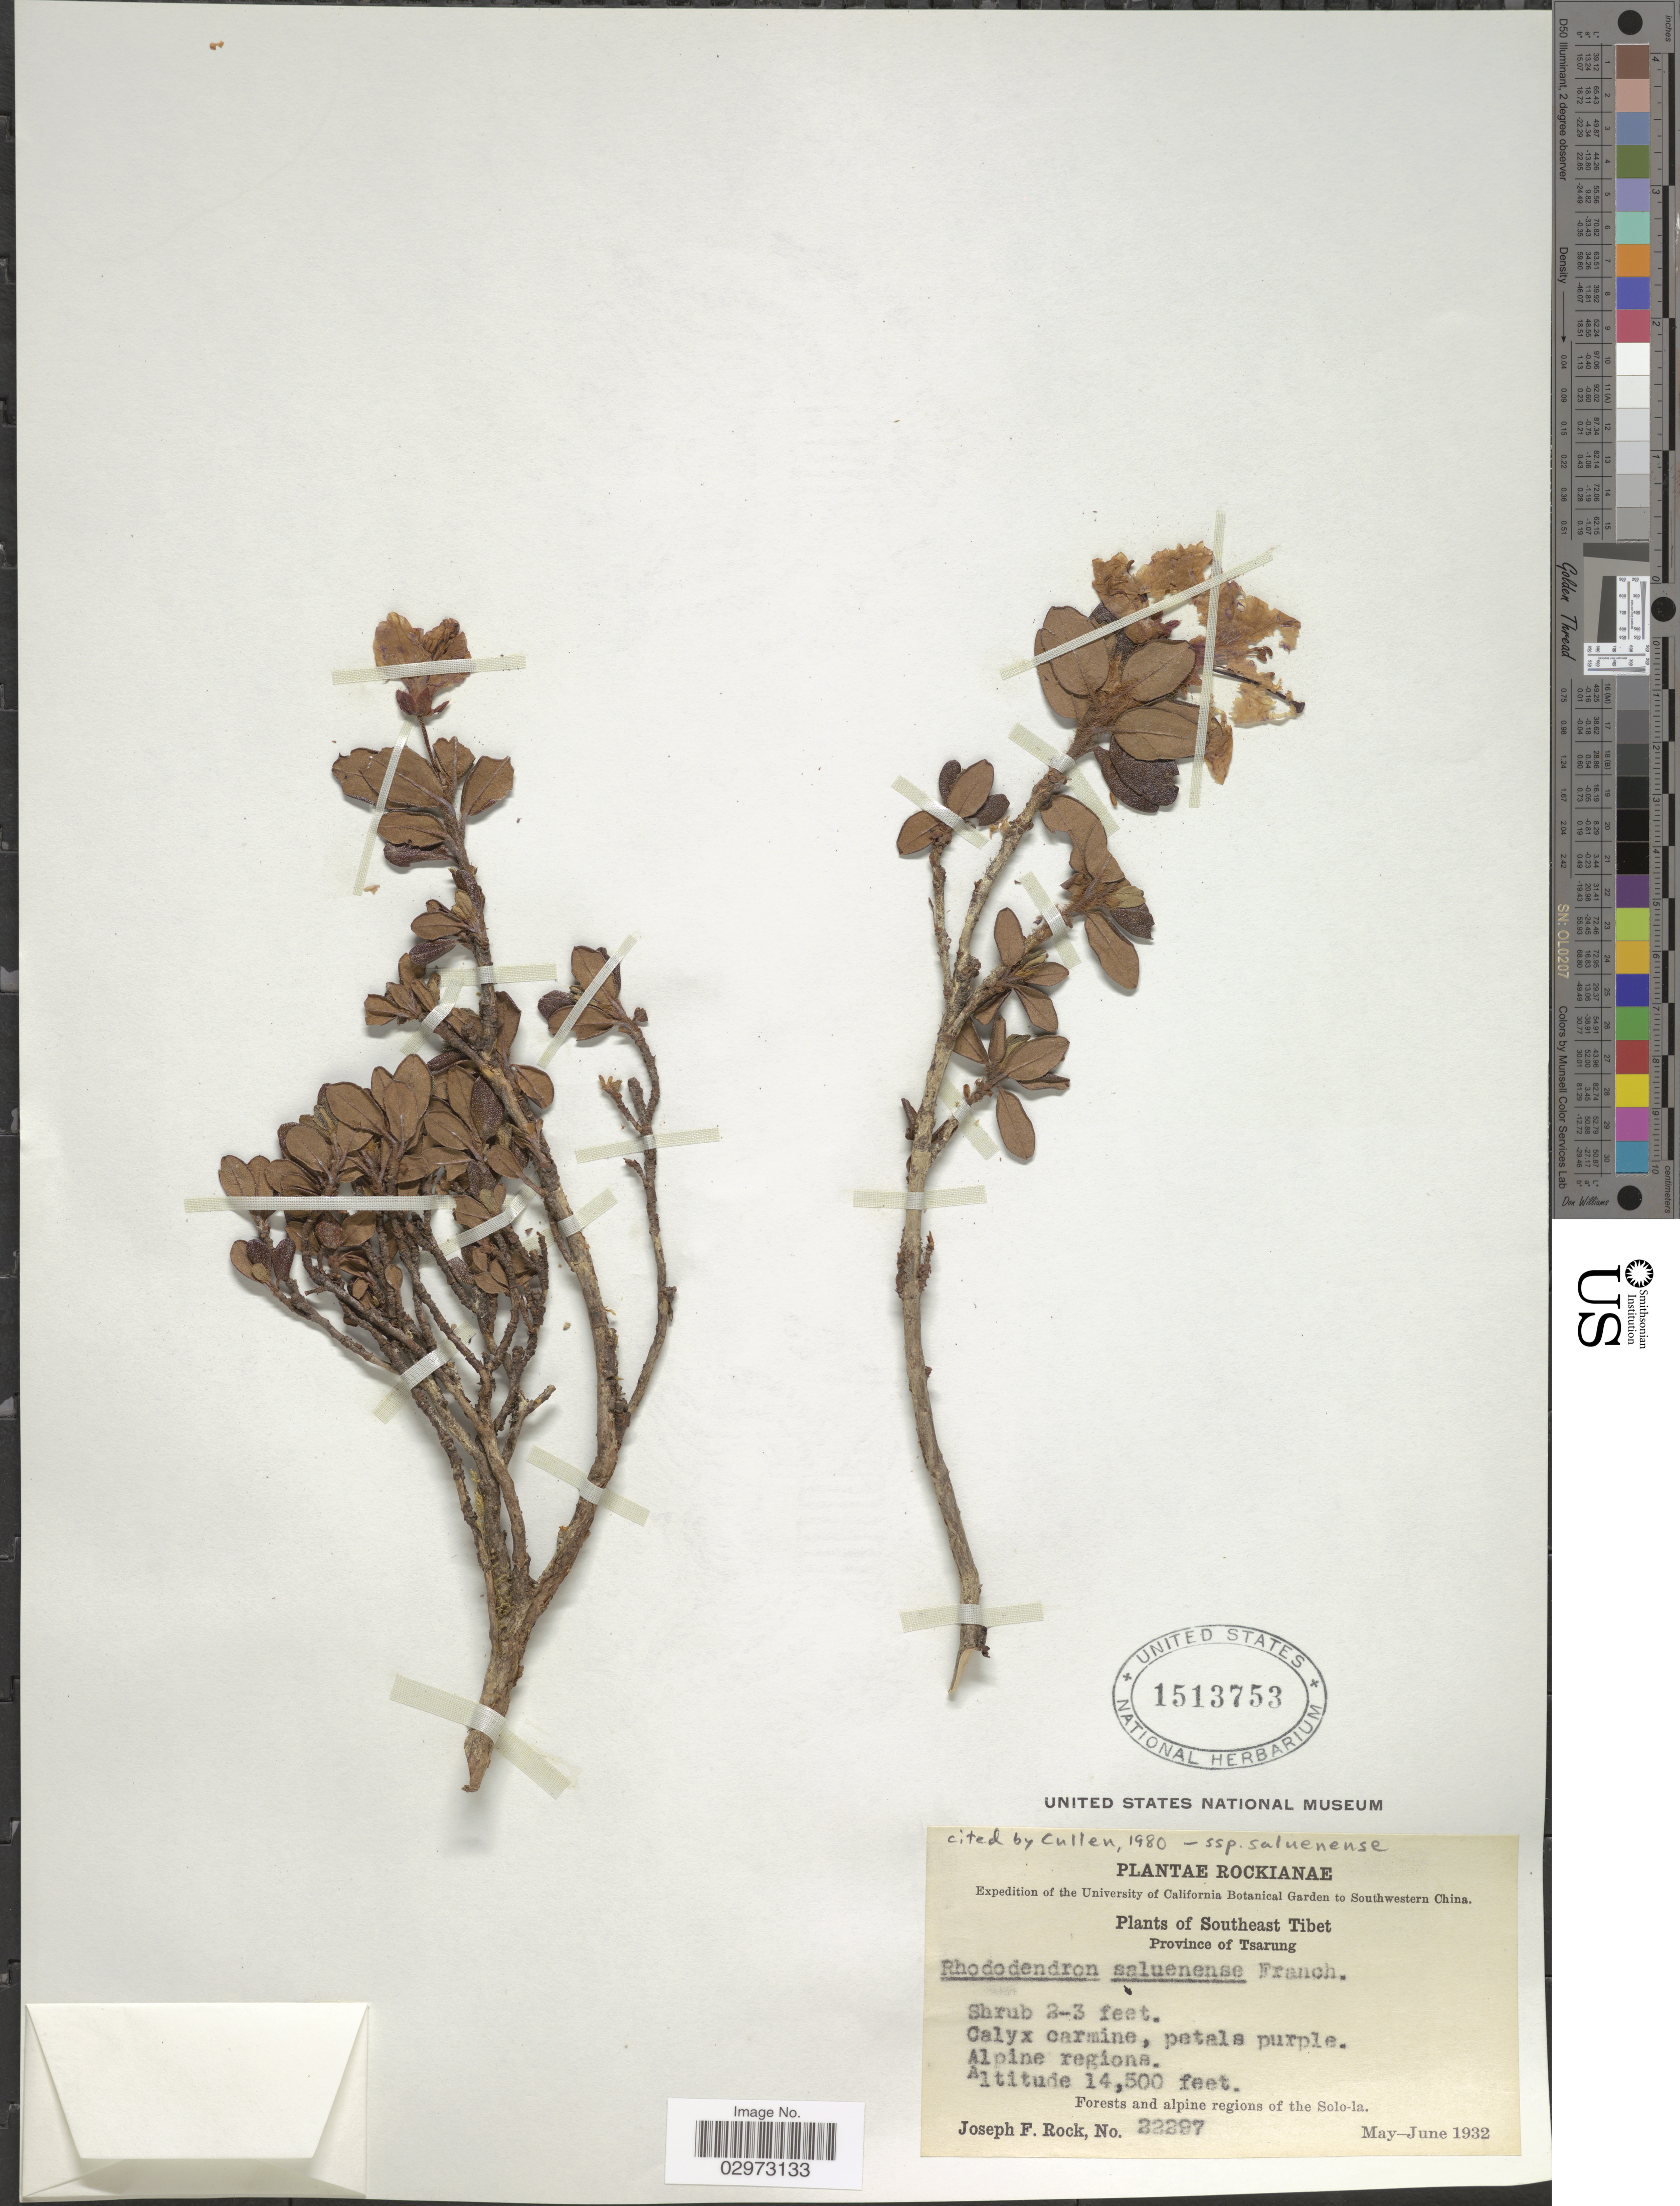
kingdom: Plantae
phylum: Tracheophyta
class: Magnoliopsida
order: Ericales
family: Ericaceae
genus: Rhododendron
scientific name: Rhododendron saluenense subsp. saluenense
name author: Franch.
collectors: J. F. Rock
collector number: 22297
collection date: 1932-05/1932-06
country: China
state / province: Xizang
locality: Southwestern China. Southeast Tibet. Province of Tsarung. Alpine regions. Forests and alpine regions of the Solo-la.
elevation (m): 4420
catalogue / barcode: US 1513753